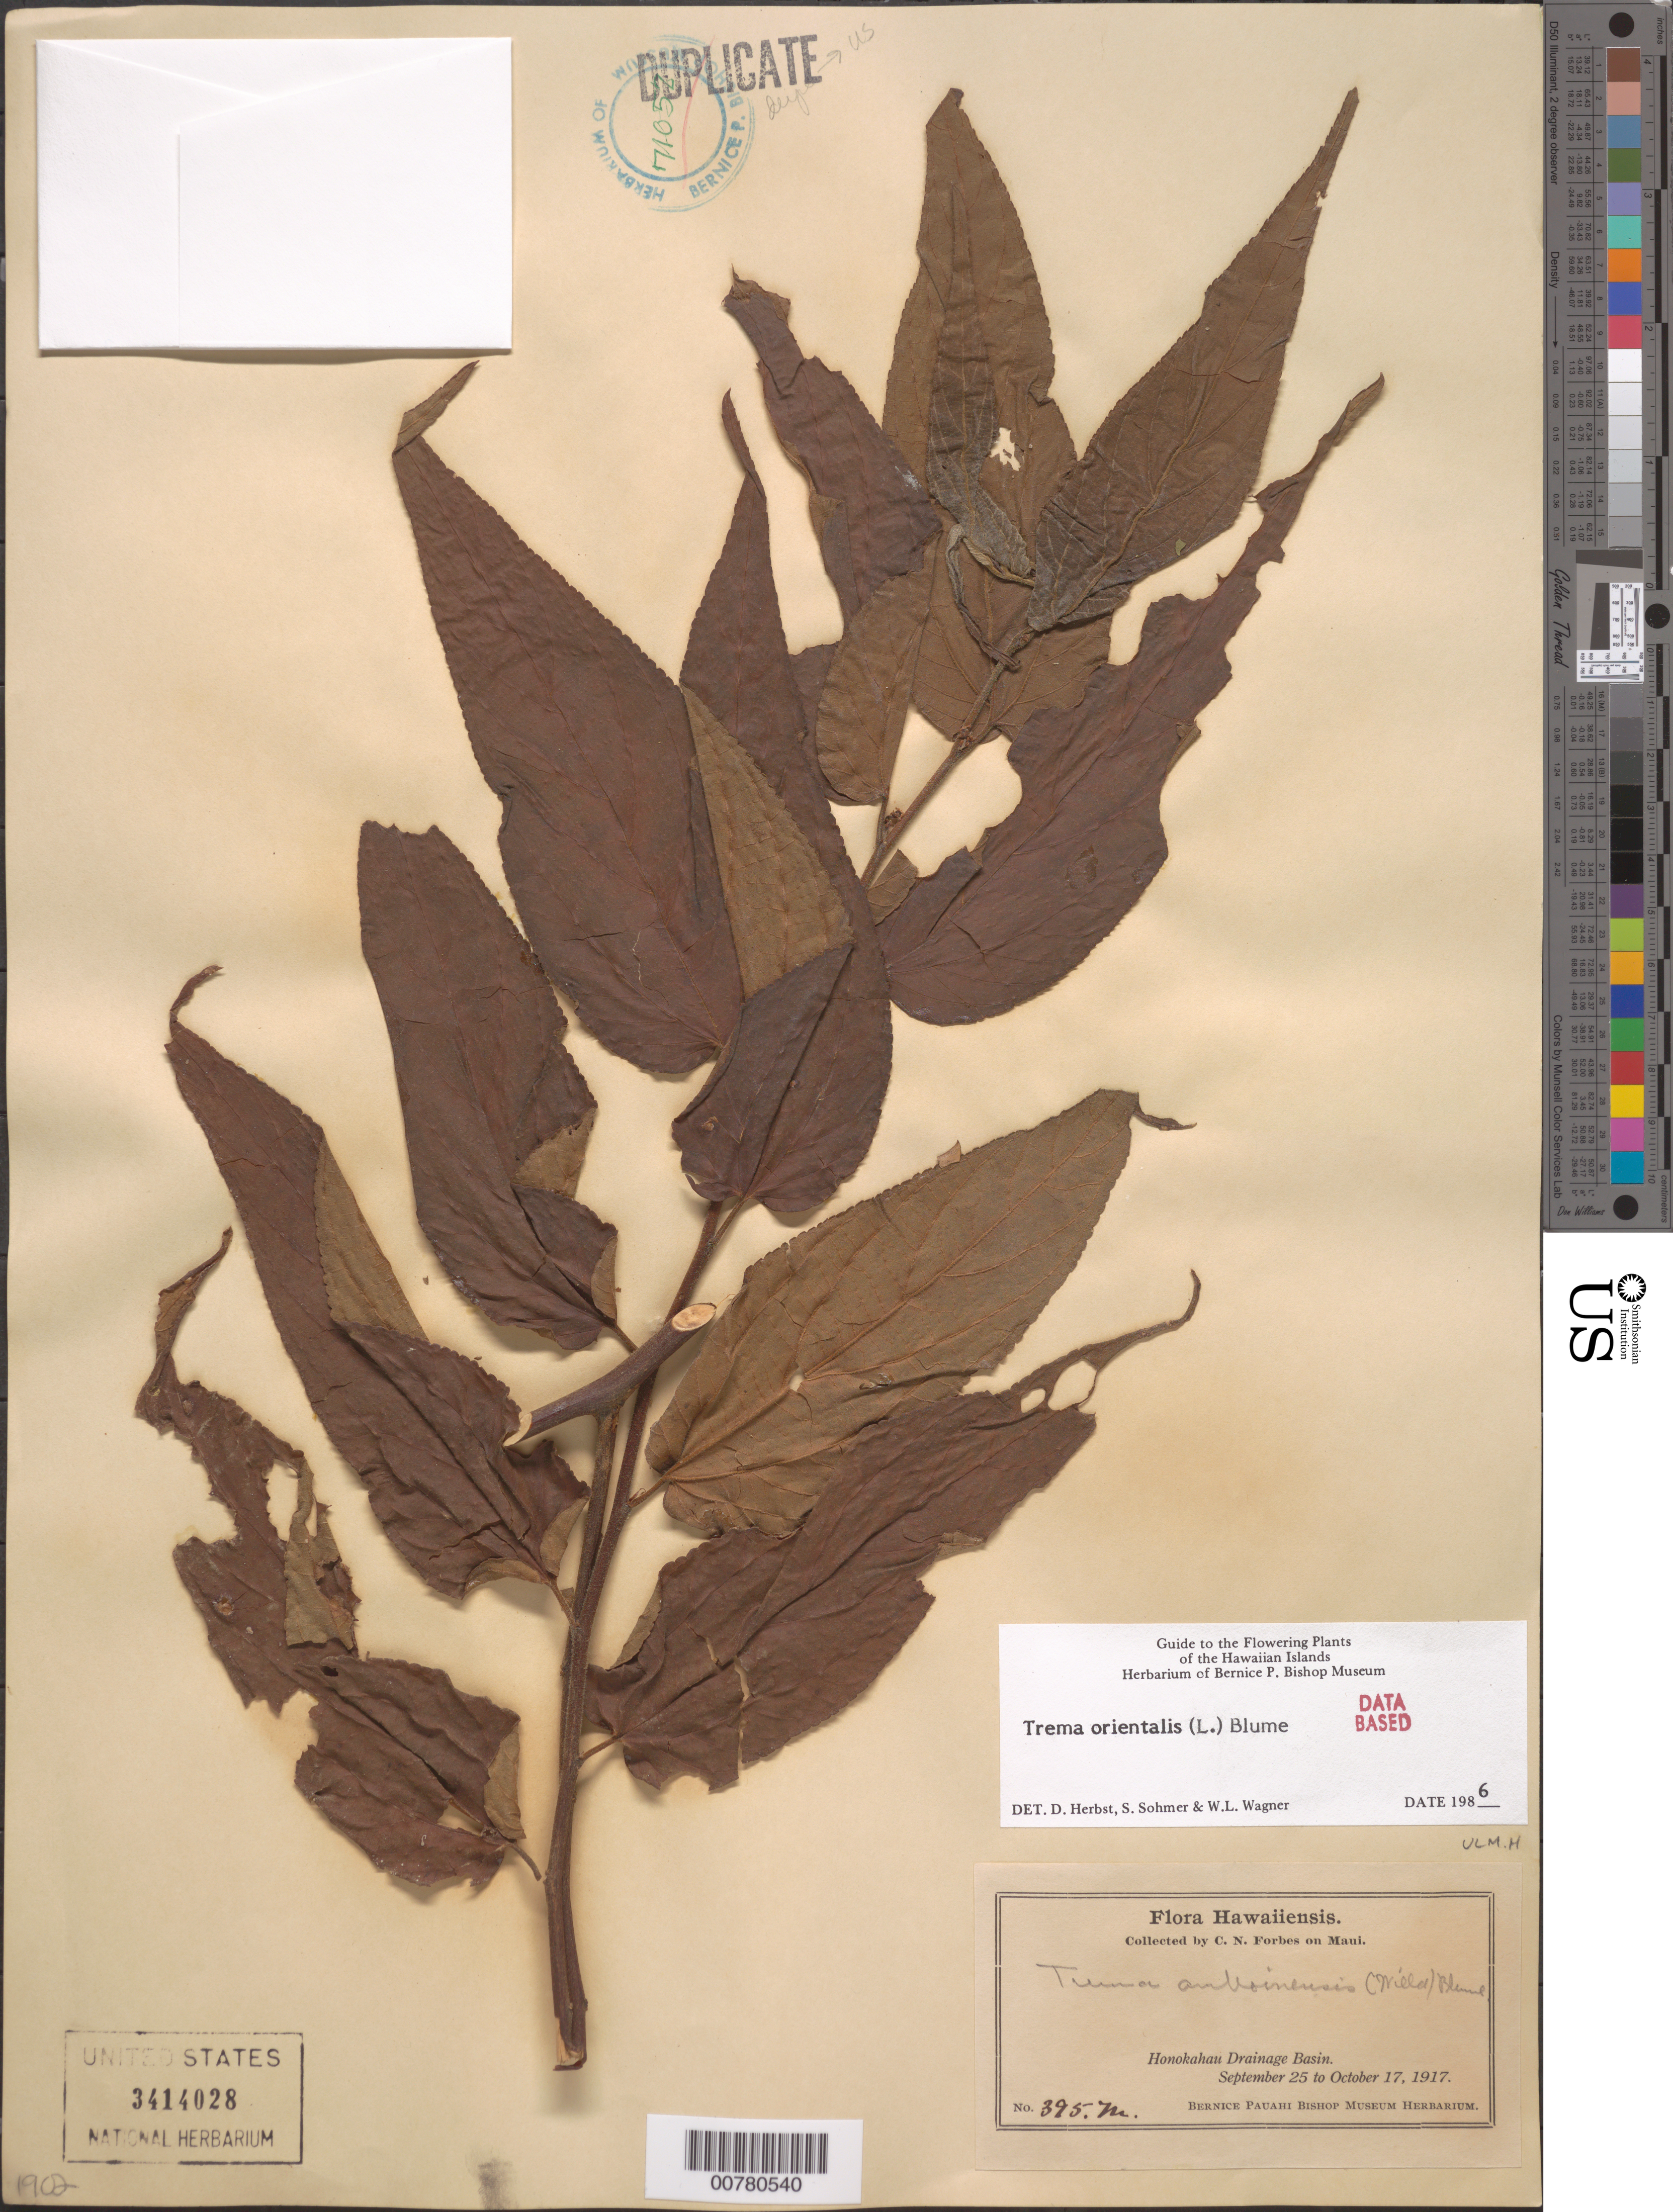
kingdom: Plantae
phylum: Tracheophyta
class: Magnoliopsida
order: Rosales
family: Cannabaceae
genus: Trema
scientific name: Trema orientale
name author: (L.) Blume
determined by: Wagner, W. L.; Herbst, D. R.; Sohmer, S. H.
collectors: C. N. Forbes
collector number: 395.M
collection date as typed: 25 Sep 1917 to 17 Oct 1917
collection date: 1917-09-25/1917-10-17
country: United States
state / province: Hawaii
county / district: Maui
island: Maui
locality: Honokahau Drainage Basin.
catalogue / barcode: US 3414028